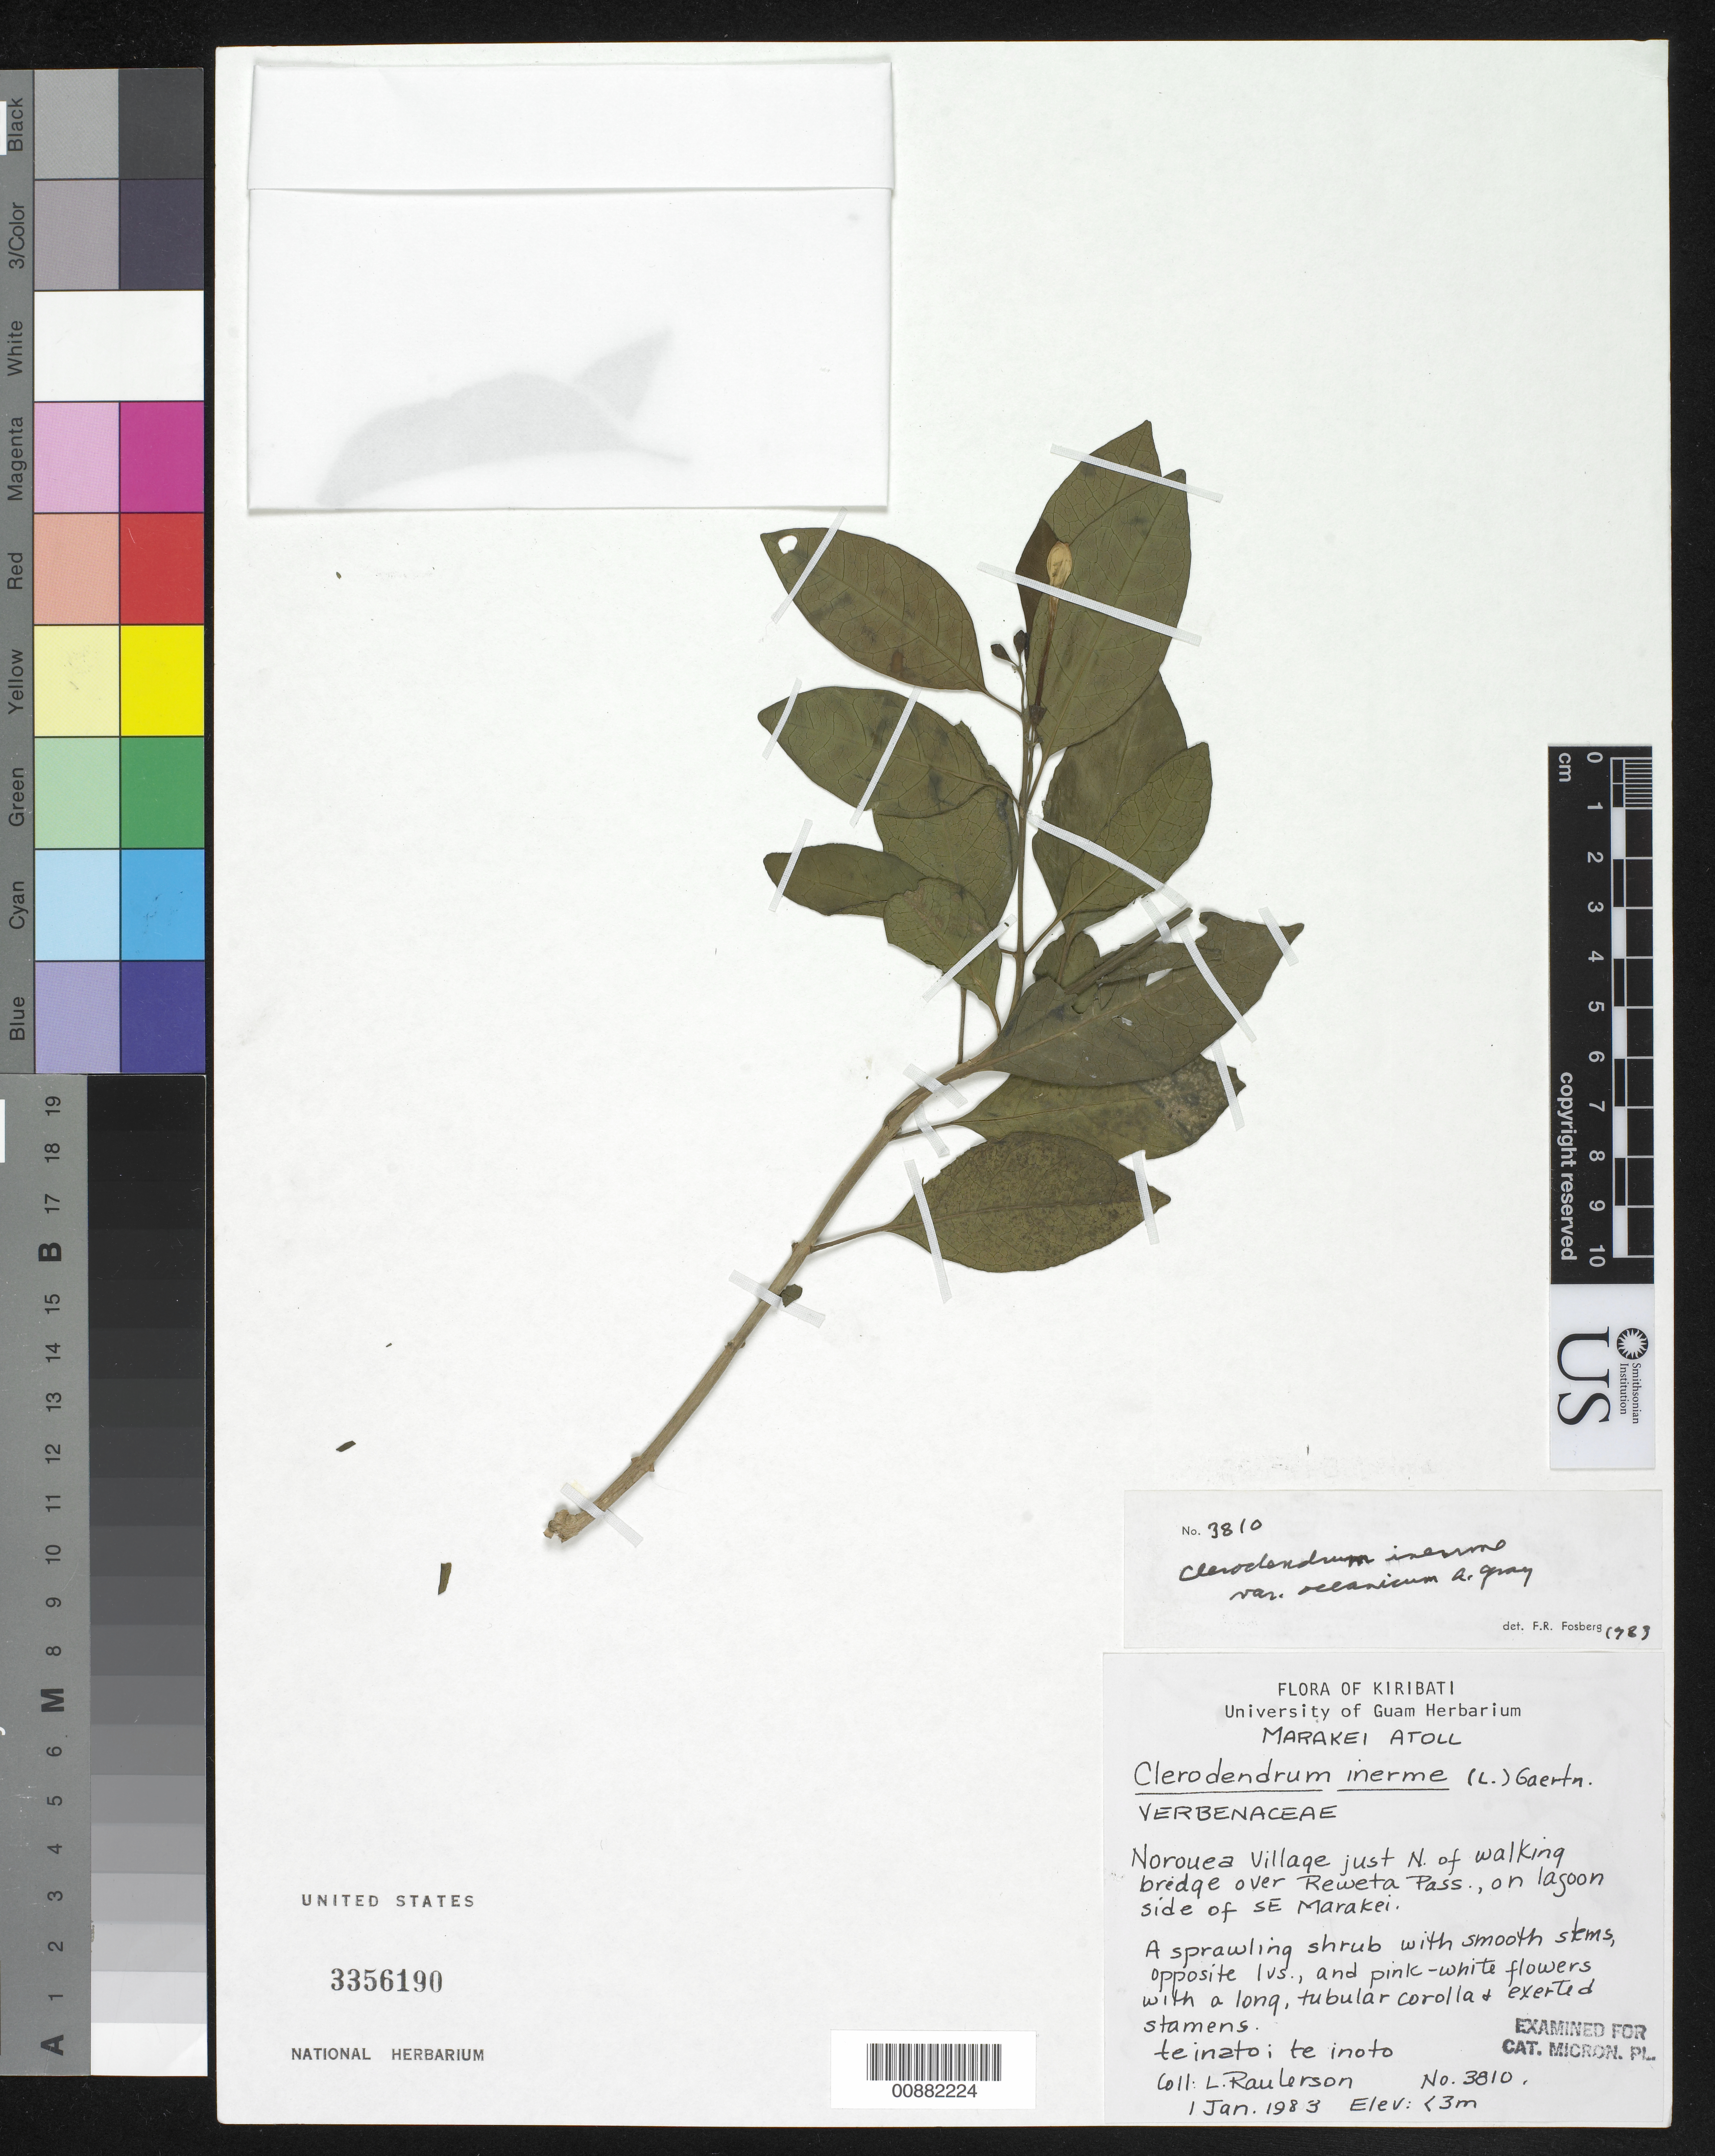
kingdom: Plantae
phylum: Tracheophyta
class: Magnoliopsida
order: Lamiales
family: Lamiaceae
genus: Clerodendrum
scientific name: Clerodendrum inerme var. oceanicum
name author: A. Gray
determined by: Fosberg, F. R.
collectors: L. Raulerson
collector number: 3810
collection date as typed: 01 Jan 1983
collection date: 1983-01-01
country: Guam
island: Guam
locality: Marakei Atoll, Norouea Village just N. of walking bridge over Reweta Pass, on lagoon side of SE Marakei.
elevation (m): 3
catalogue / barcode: US 3356190